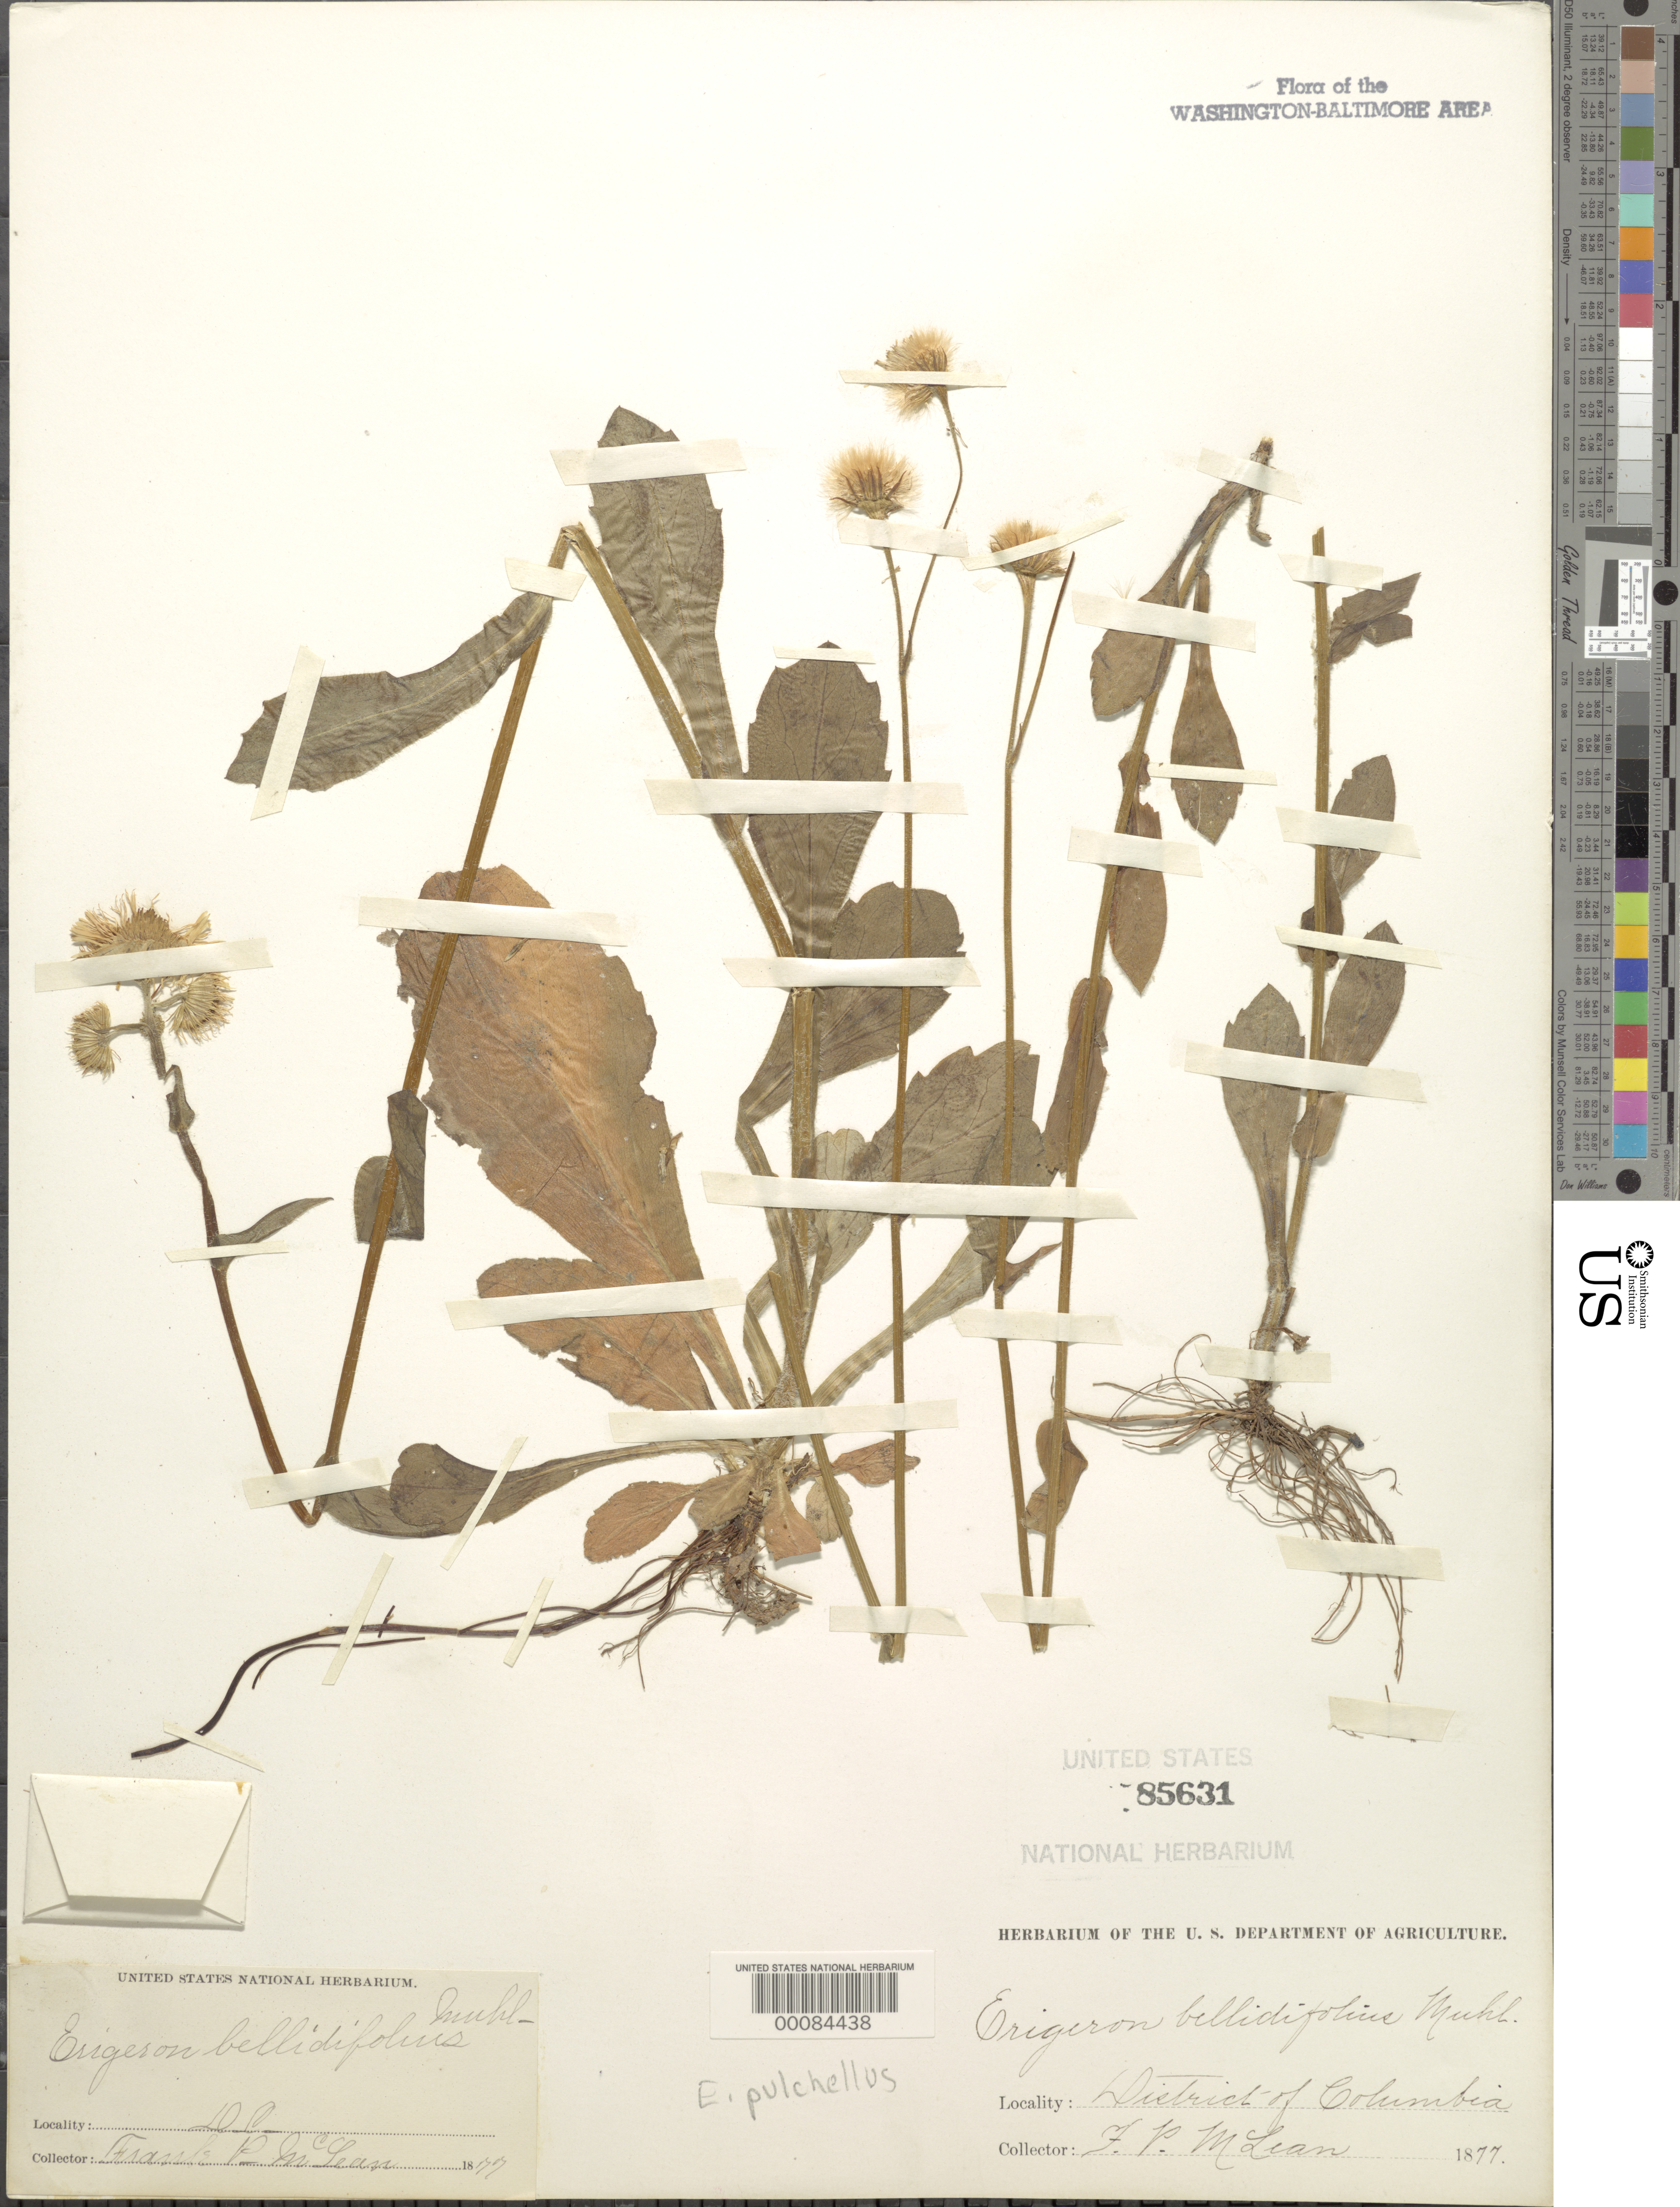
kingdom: Plantae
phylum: Tracheophyta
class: Magnoliopsida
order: Asterales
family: Asteraceae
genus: Erigeron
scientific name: Erigeron pulchellus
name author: Michx.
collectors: F. McLean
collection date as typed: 1877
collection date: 1877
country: United States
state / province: District of Columbia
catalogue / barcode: US 85631